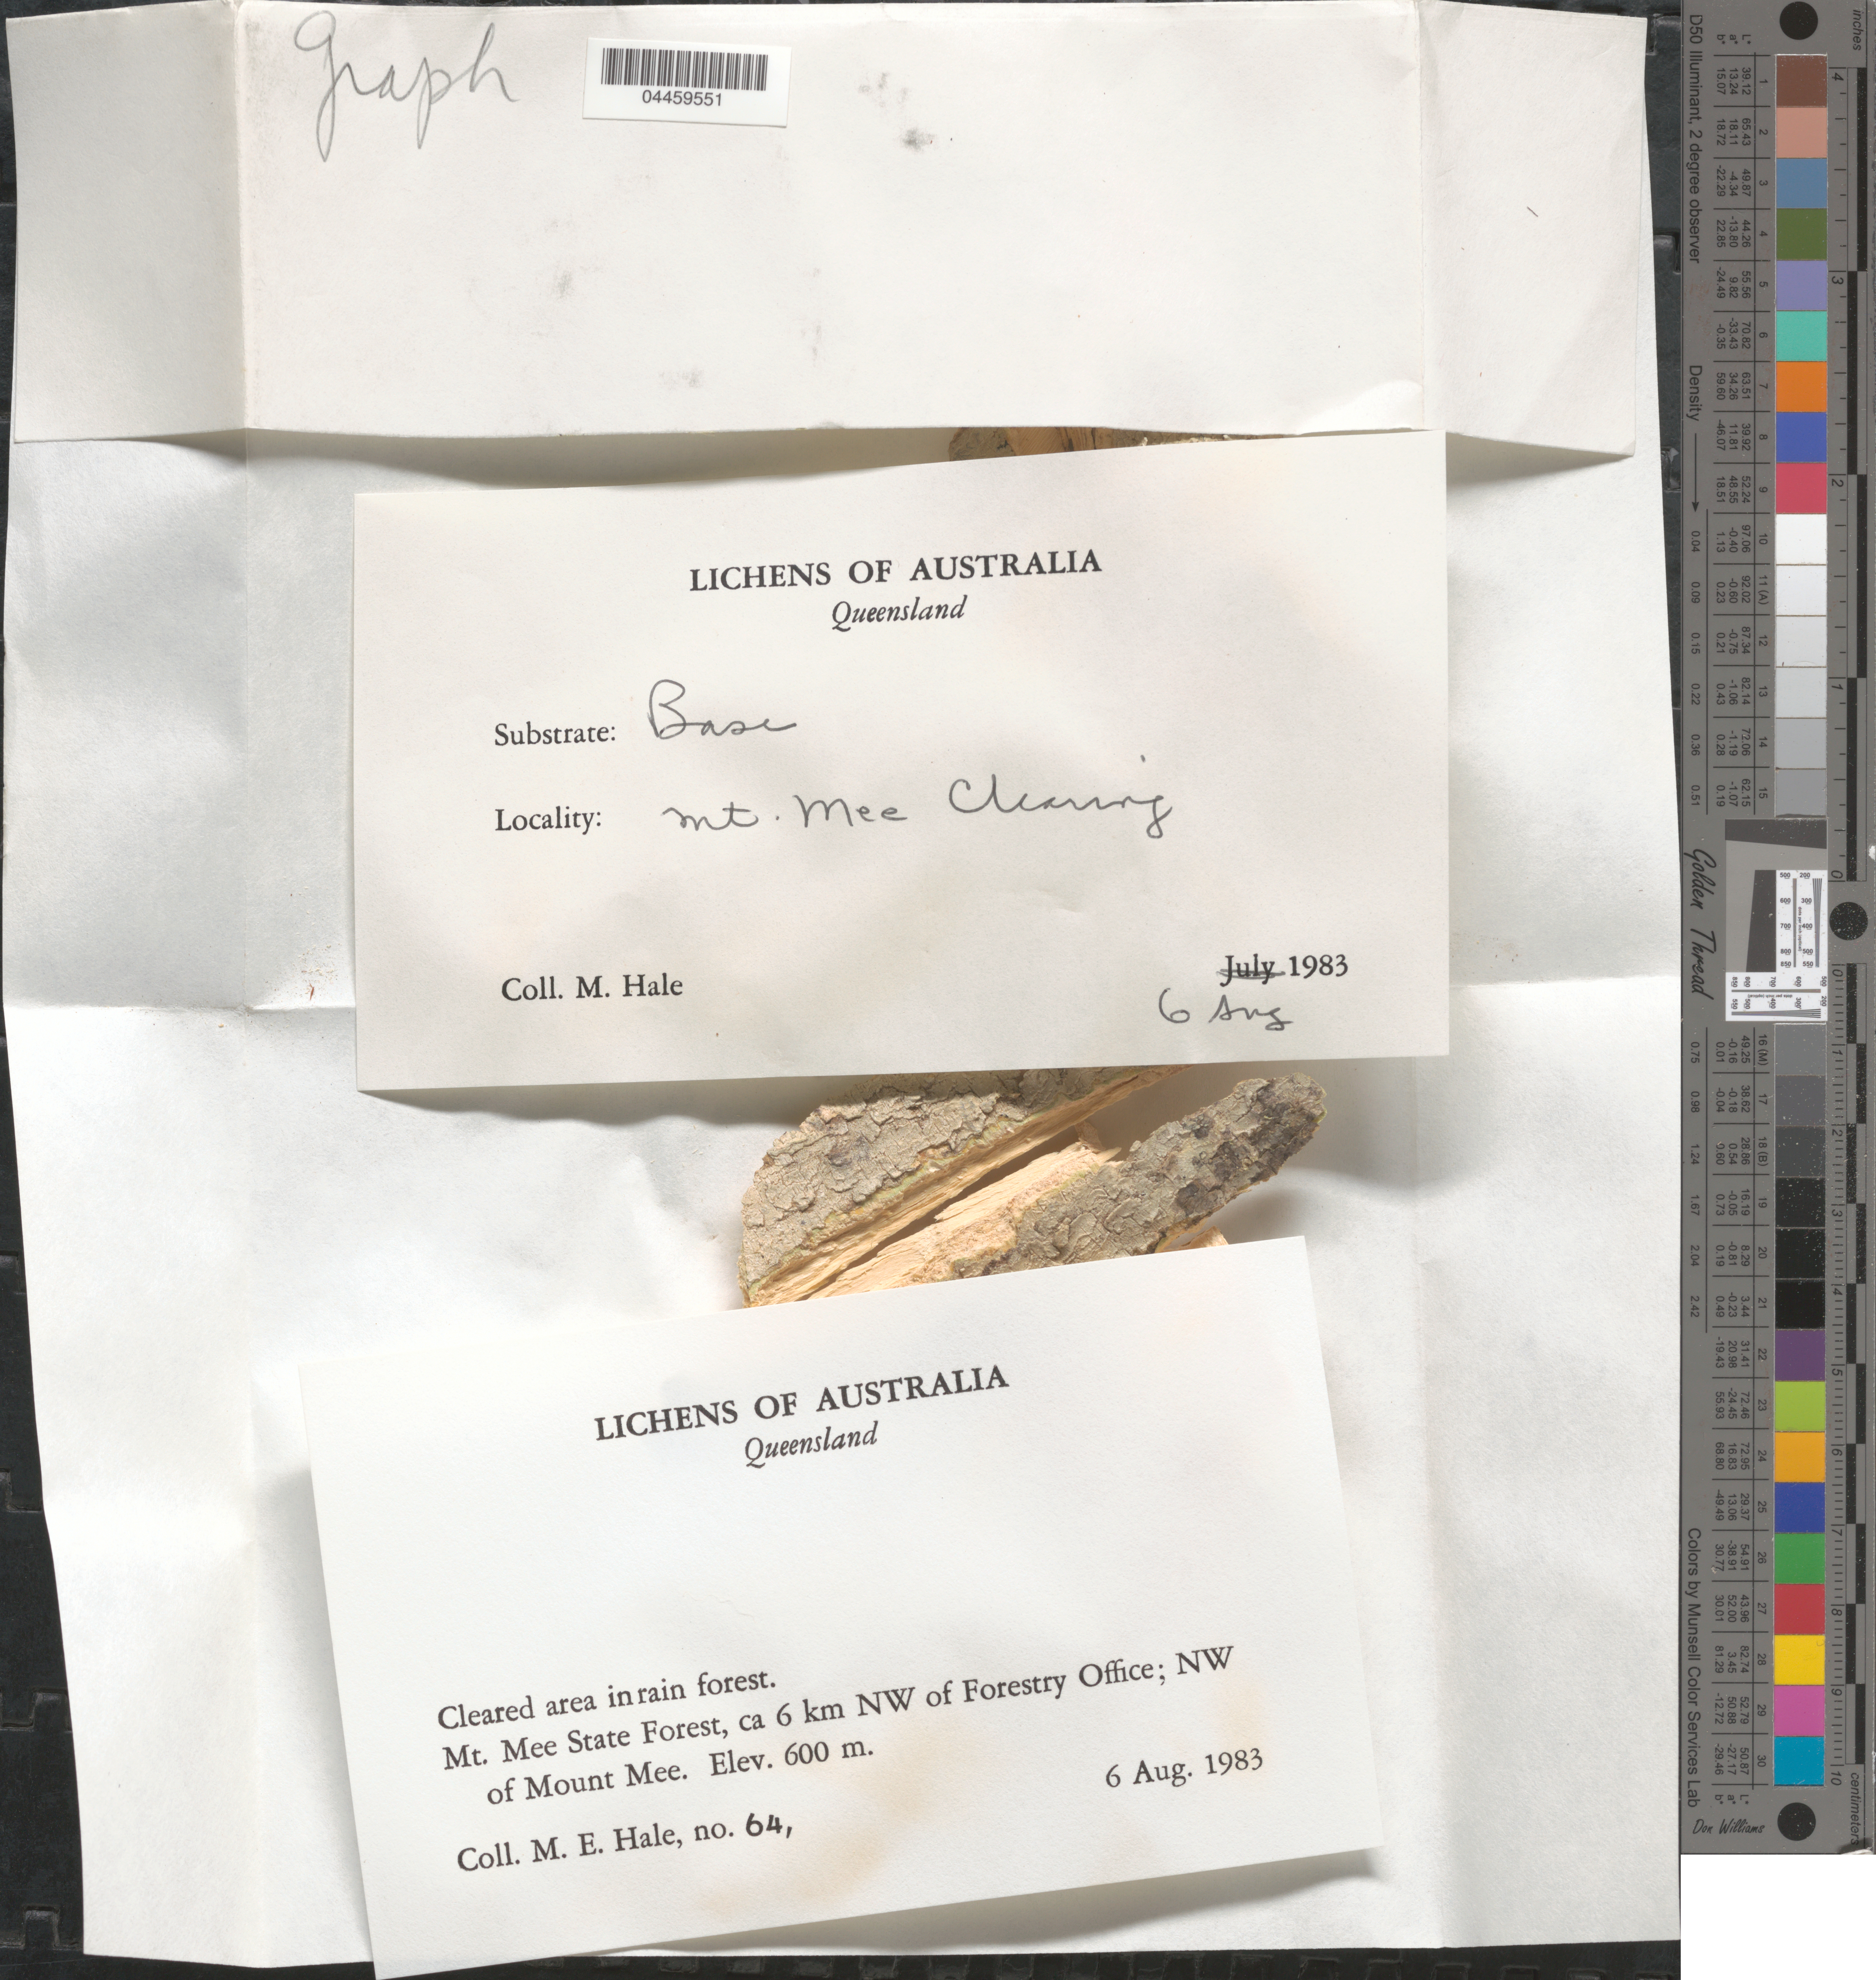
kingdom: Fungi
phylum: Ascomycota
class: Lecanoromycetes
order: Ostropales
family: Graphidaceae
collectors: M. Hale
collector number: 64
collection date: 1983-08-06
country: Australia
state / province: Queensland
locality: Mt. Mee State Forest, ca 6 km NW of Forestry Office; NW of Mount Mee.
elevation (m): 600